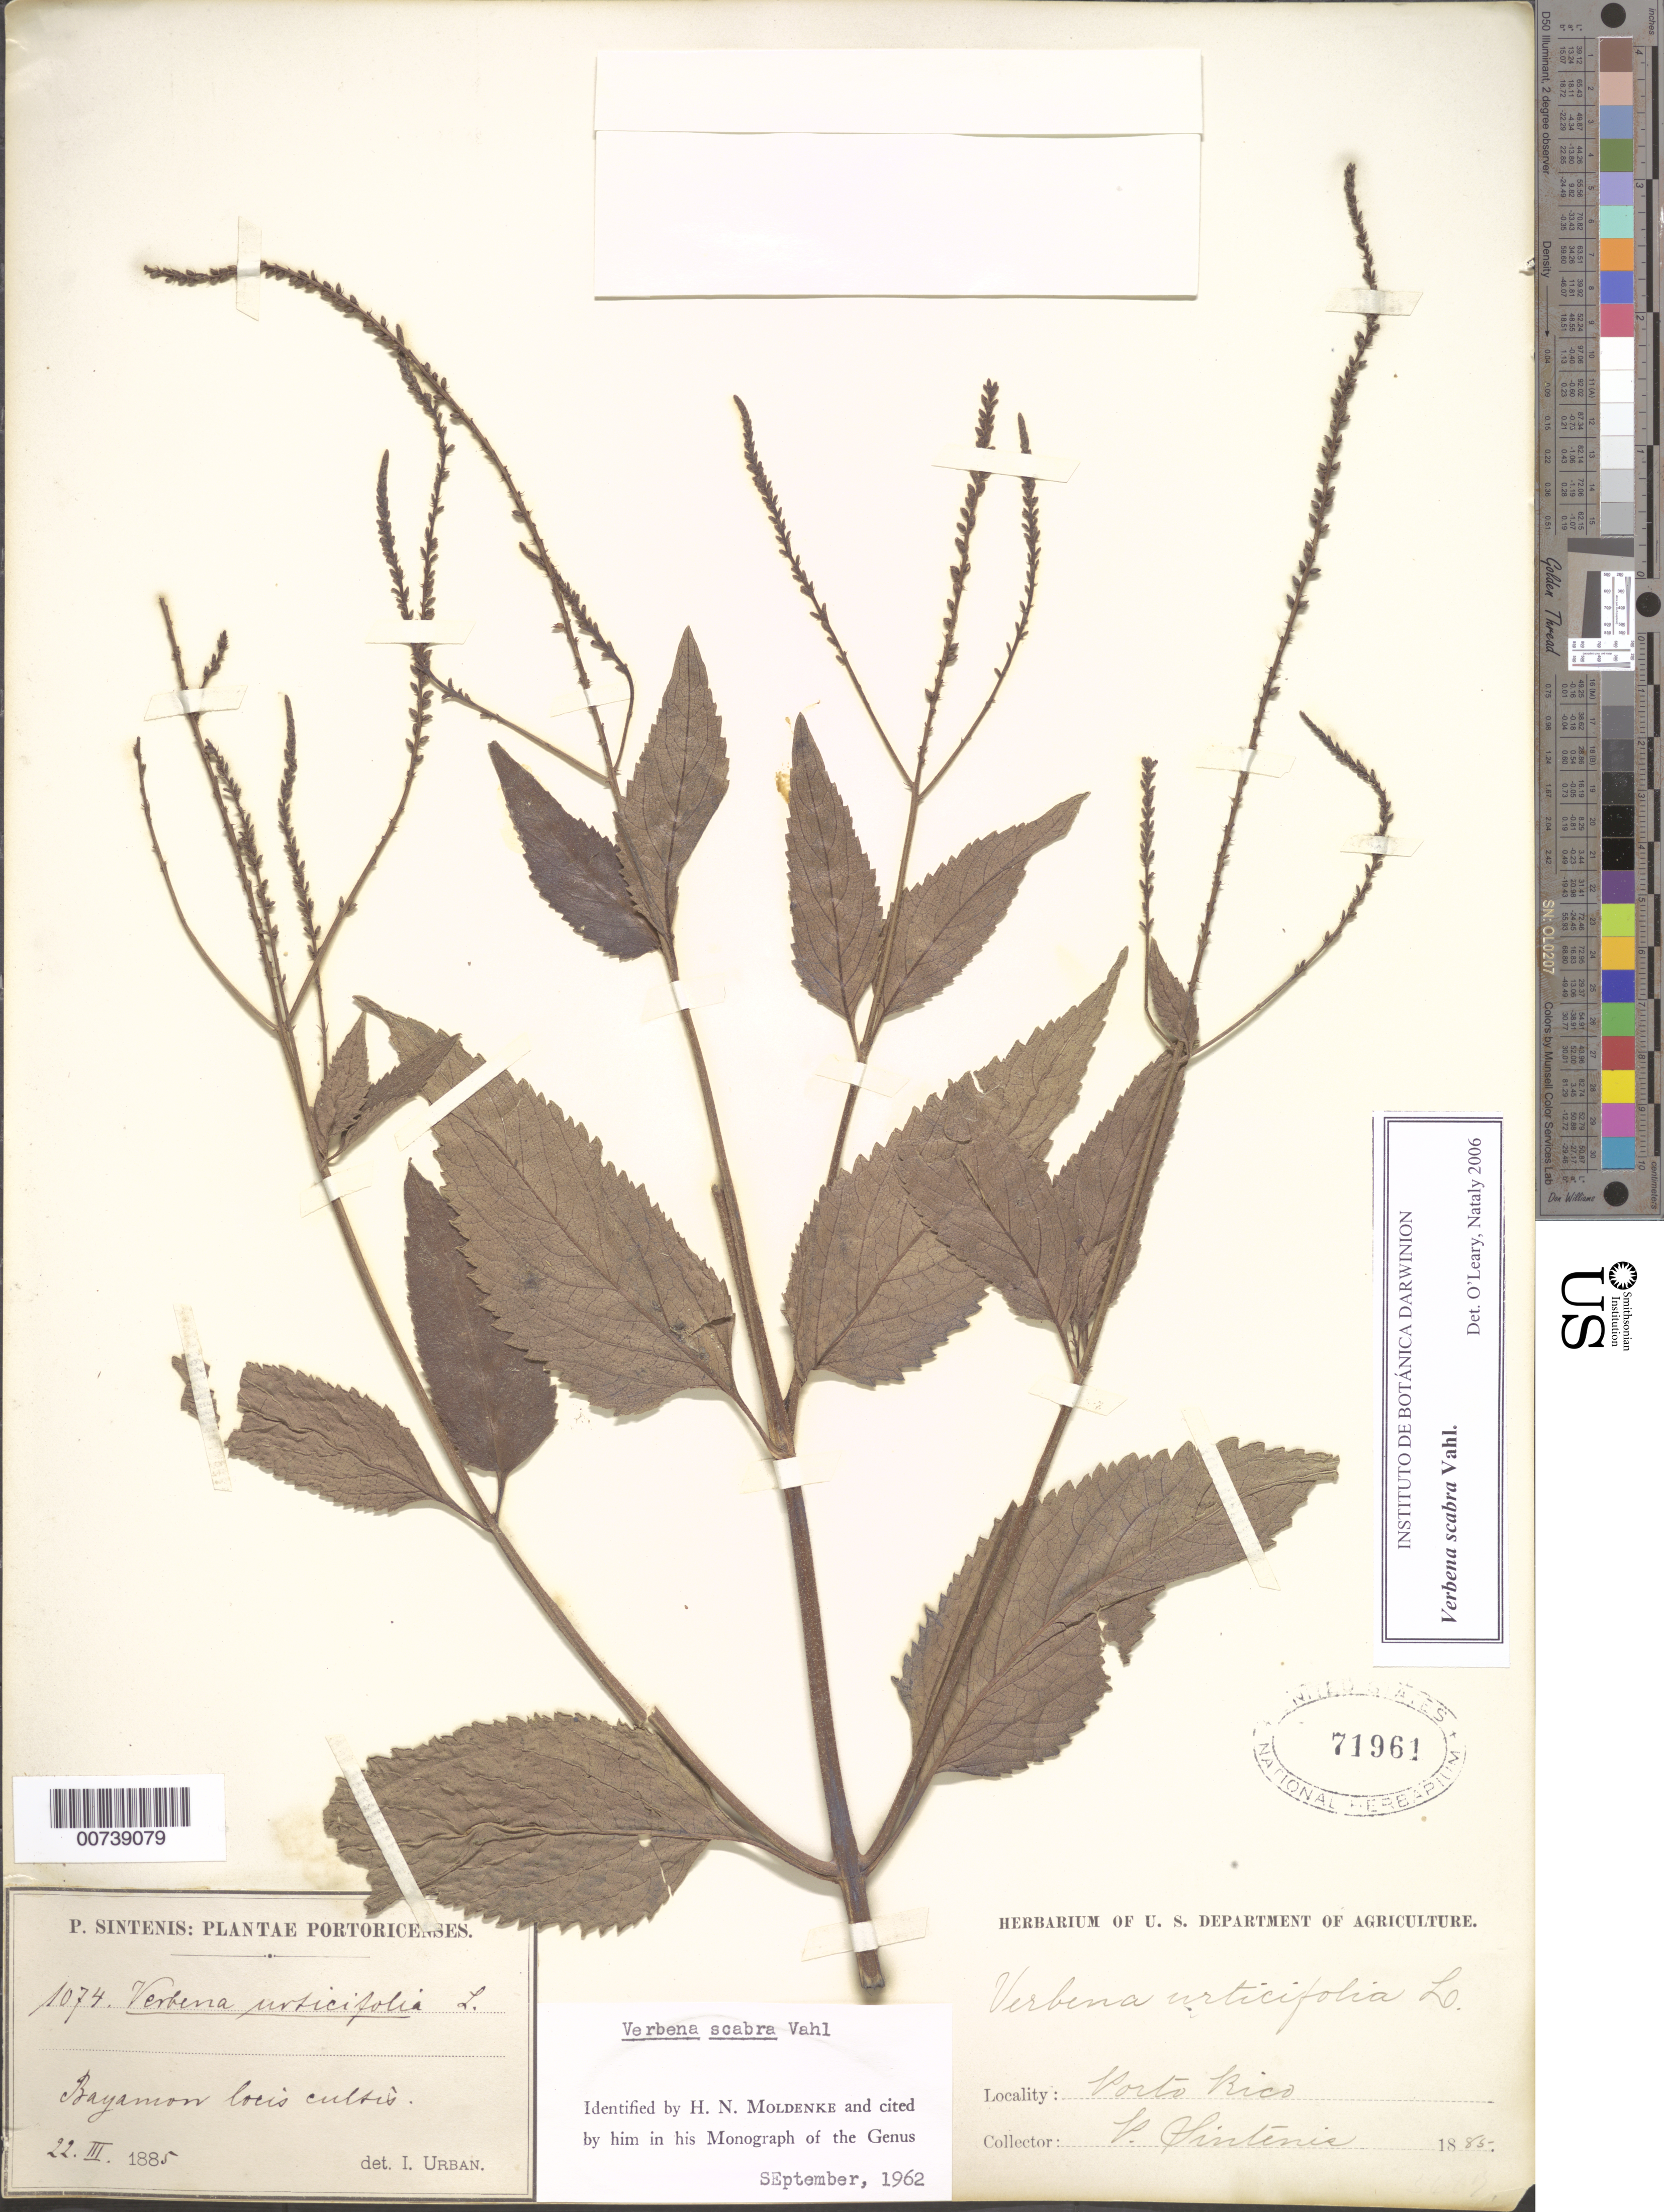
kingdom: Plantae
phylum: Tracheophyta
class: Magnoliopsida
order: Lamiales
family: Verbenaceae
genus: Verbena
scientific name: Verbena scabra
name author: Vahl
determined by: Moldenke, H. N.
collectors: P. Sintenis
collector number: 1074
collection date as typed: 22 Mar 1885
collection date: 1885-03-22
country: Puerto Rico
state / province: Bayamón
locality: Bayamon, locis cultis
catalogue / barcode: US 71961